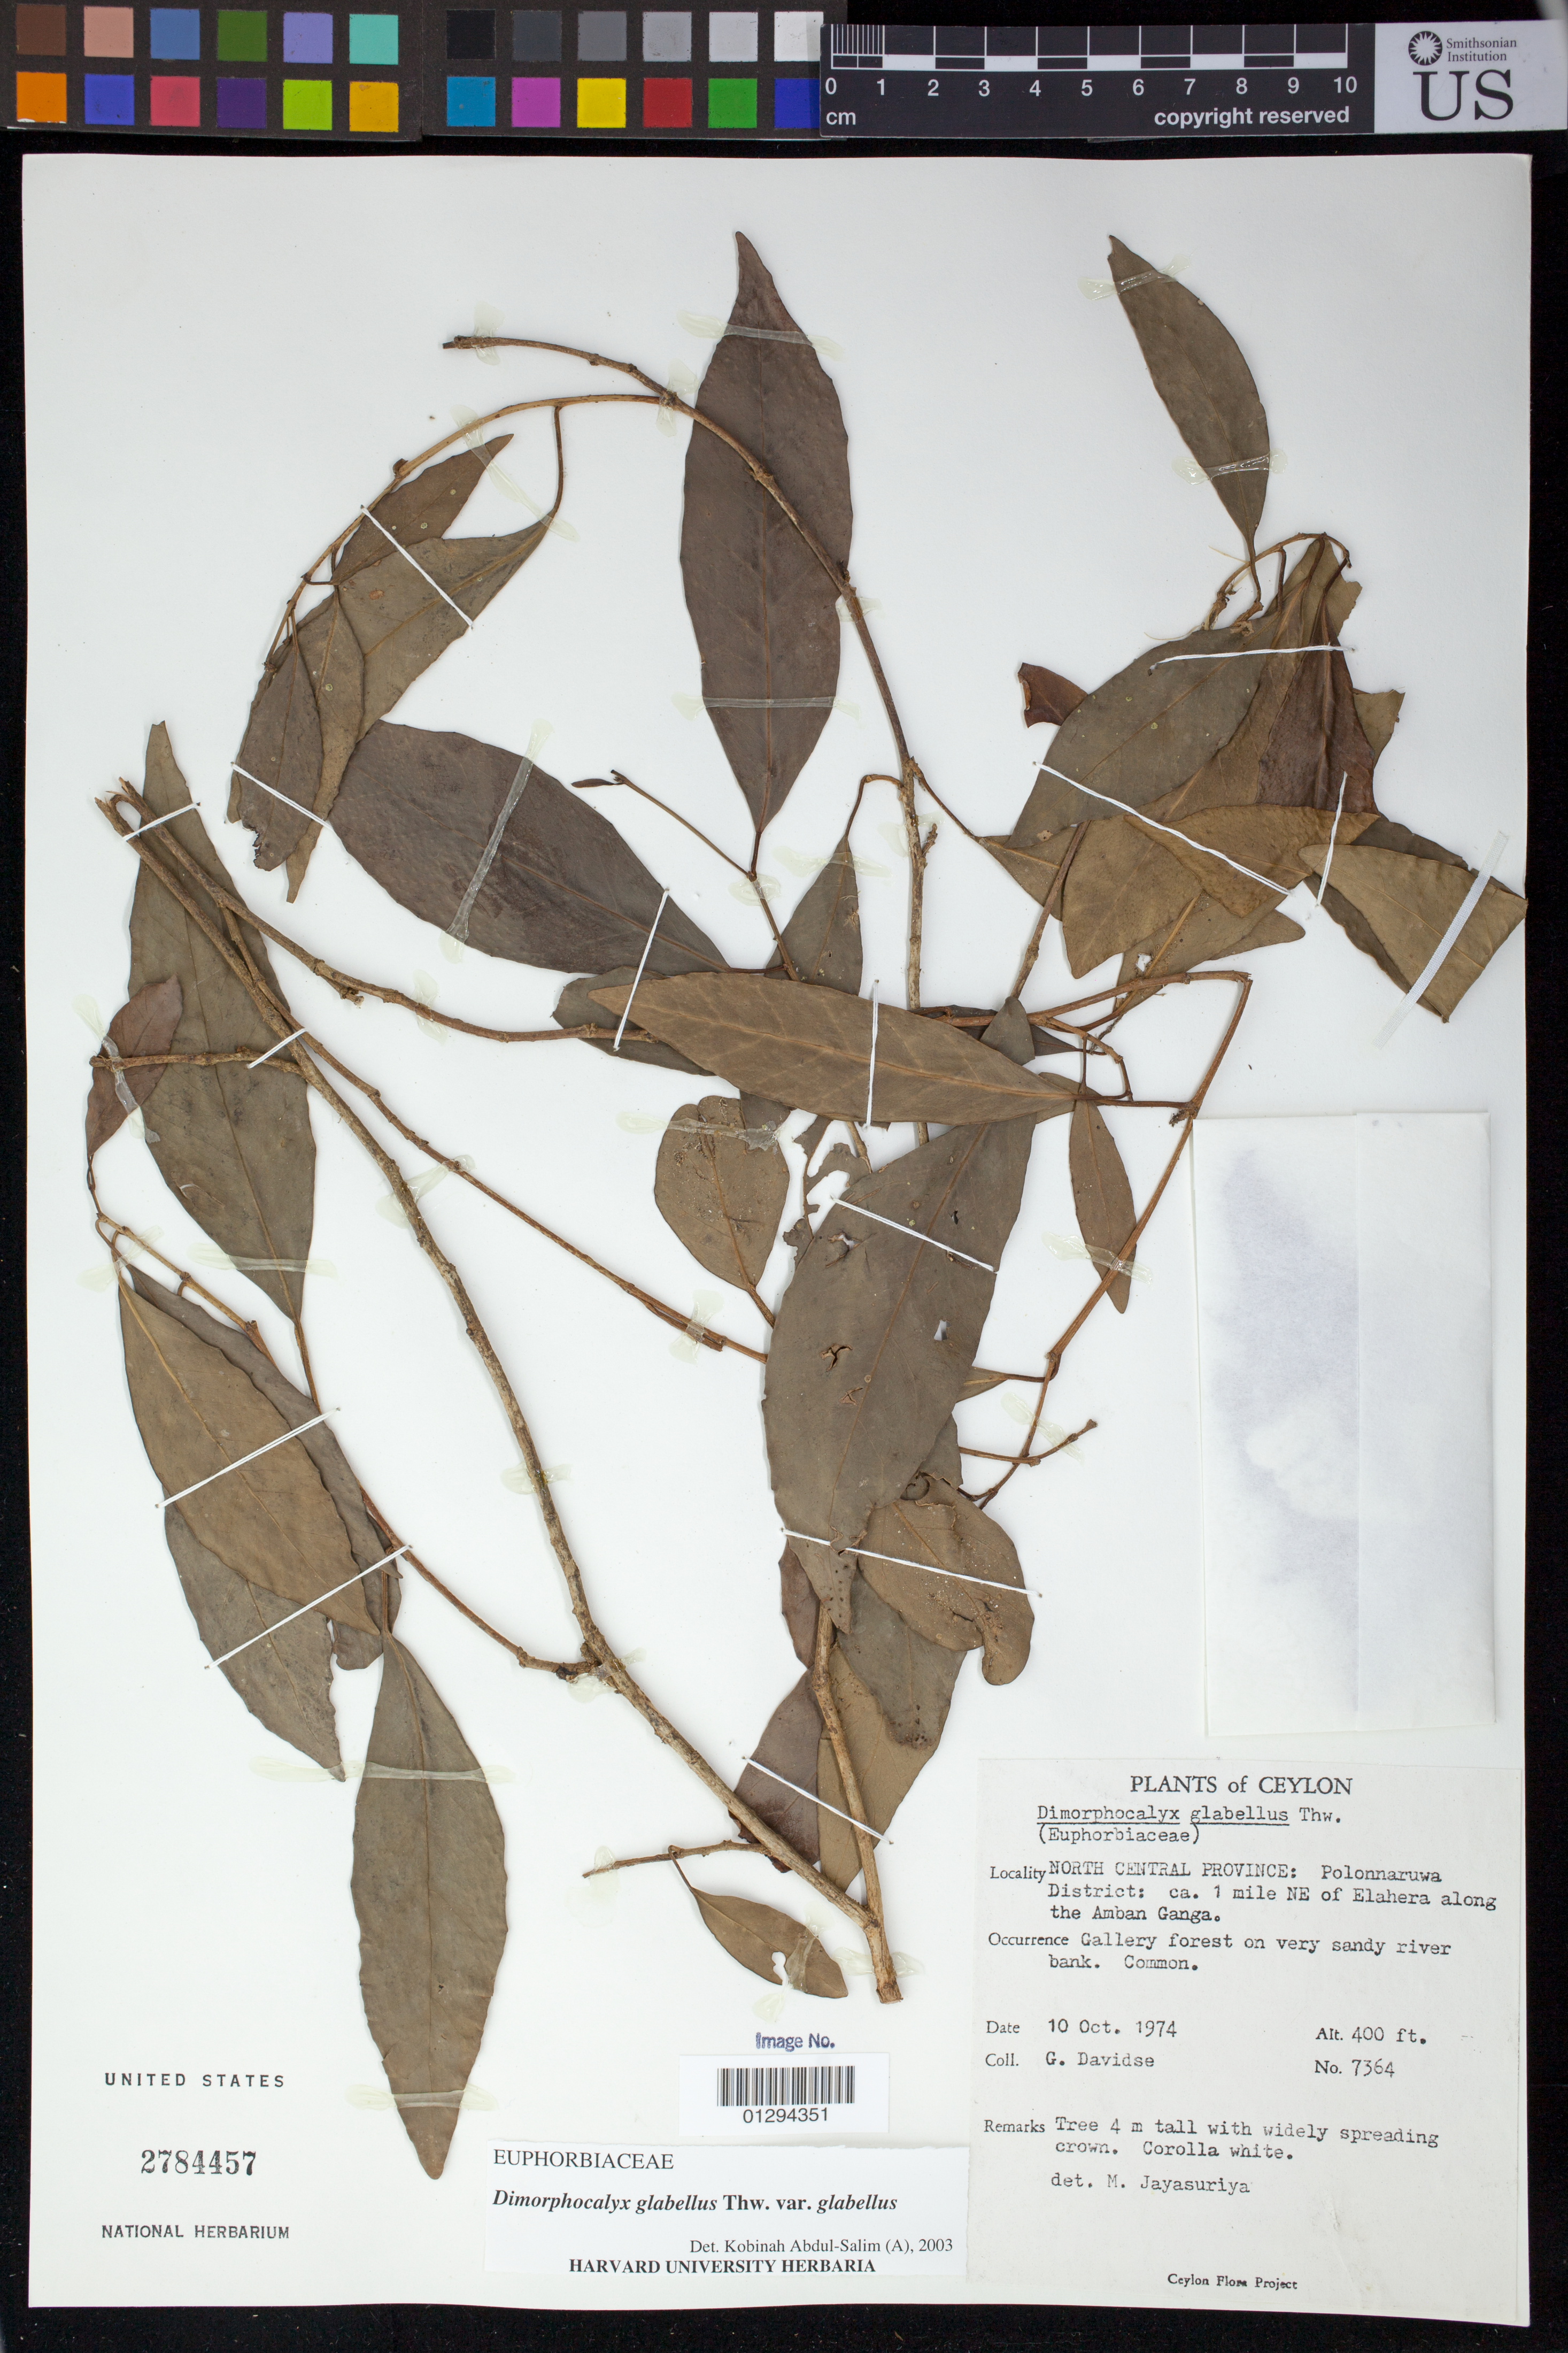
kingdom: Plantae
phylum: Tracheophyta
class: Magnoliopsida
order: Malpighiales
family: Euphorbiaceae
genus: Dimorphocalyx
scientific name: Dimorphocalyx glabellus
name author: Thwaites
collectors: G. Davidse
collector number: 7364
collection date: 1974-10-10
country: Sri Lanka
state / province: North Central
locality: Polonnaruwa District: ca. 1 mile NE of Elahera along the Amban Ganga.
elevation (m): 122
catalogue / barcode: US 2784457